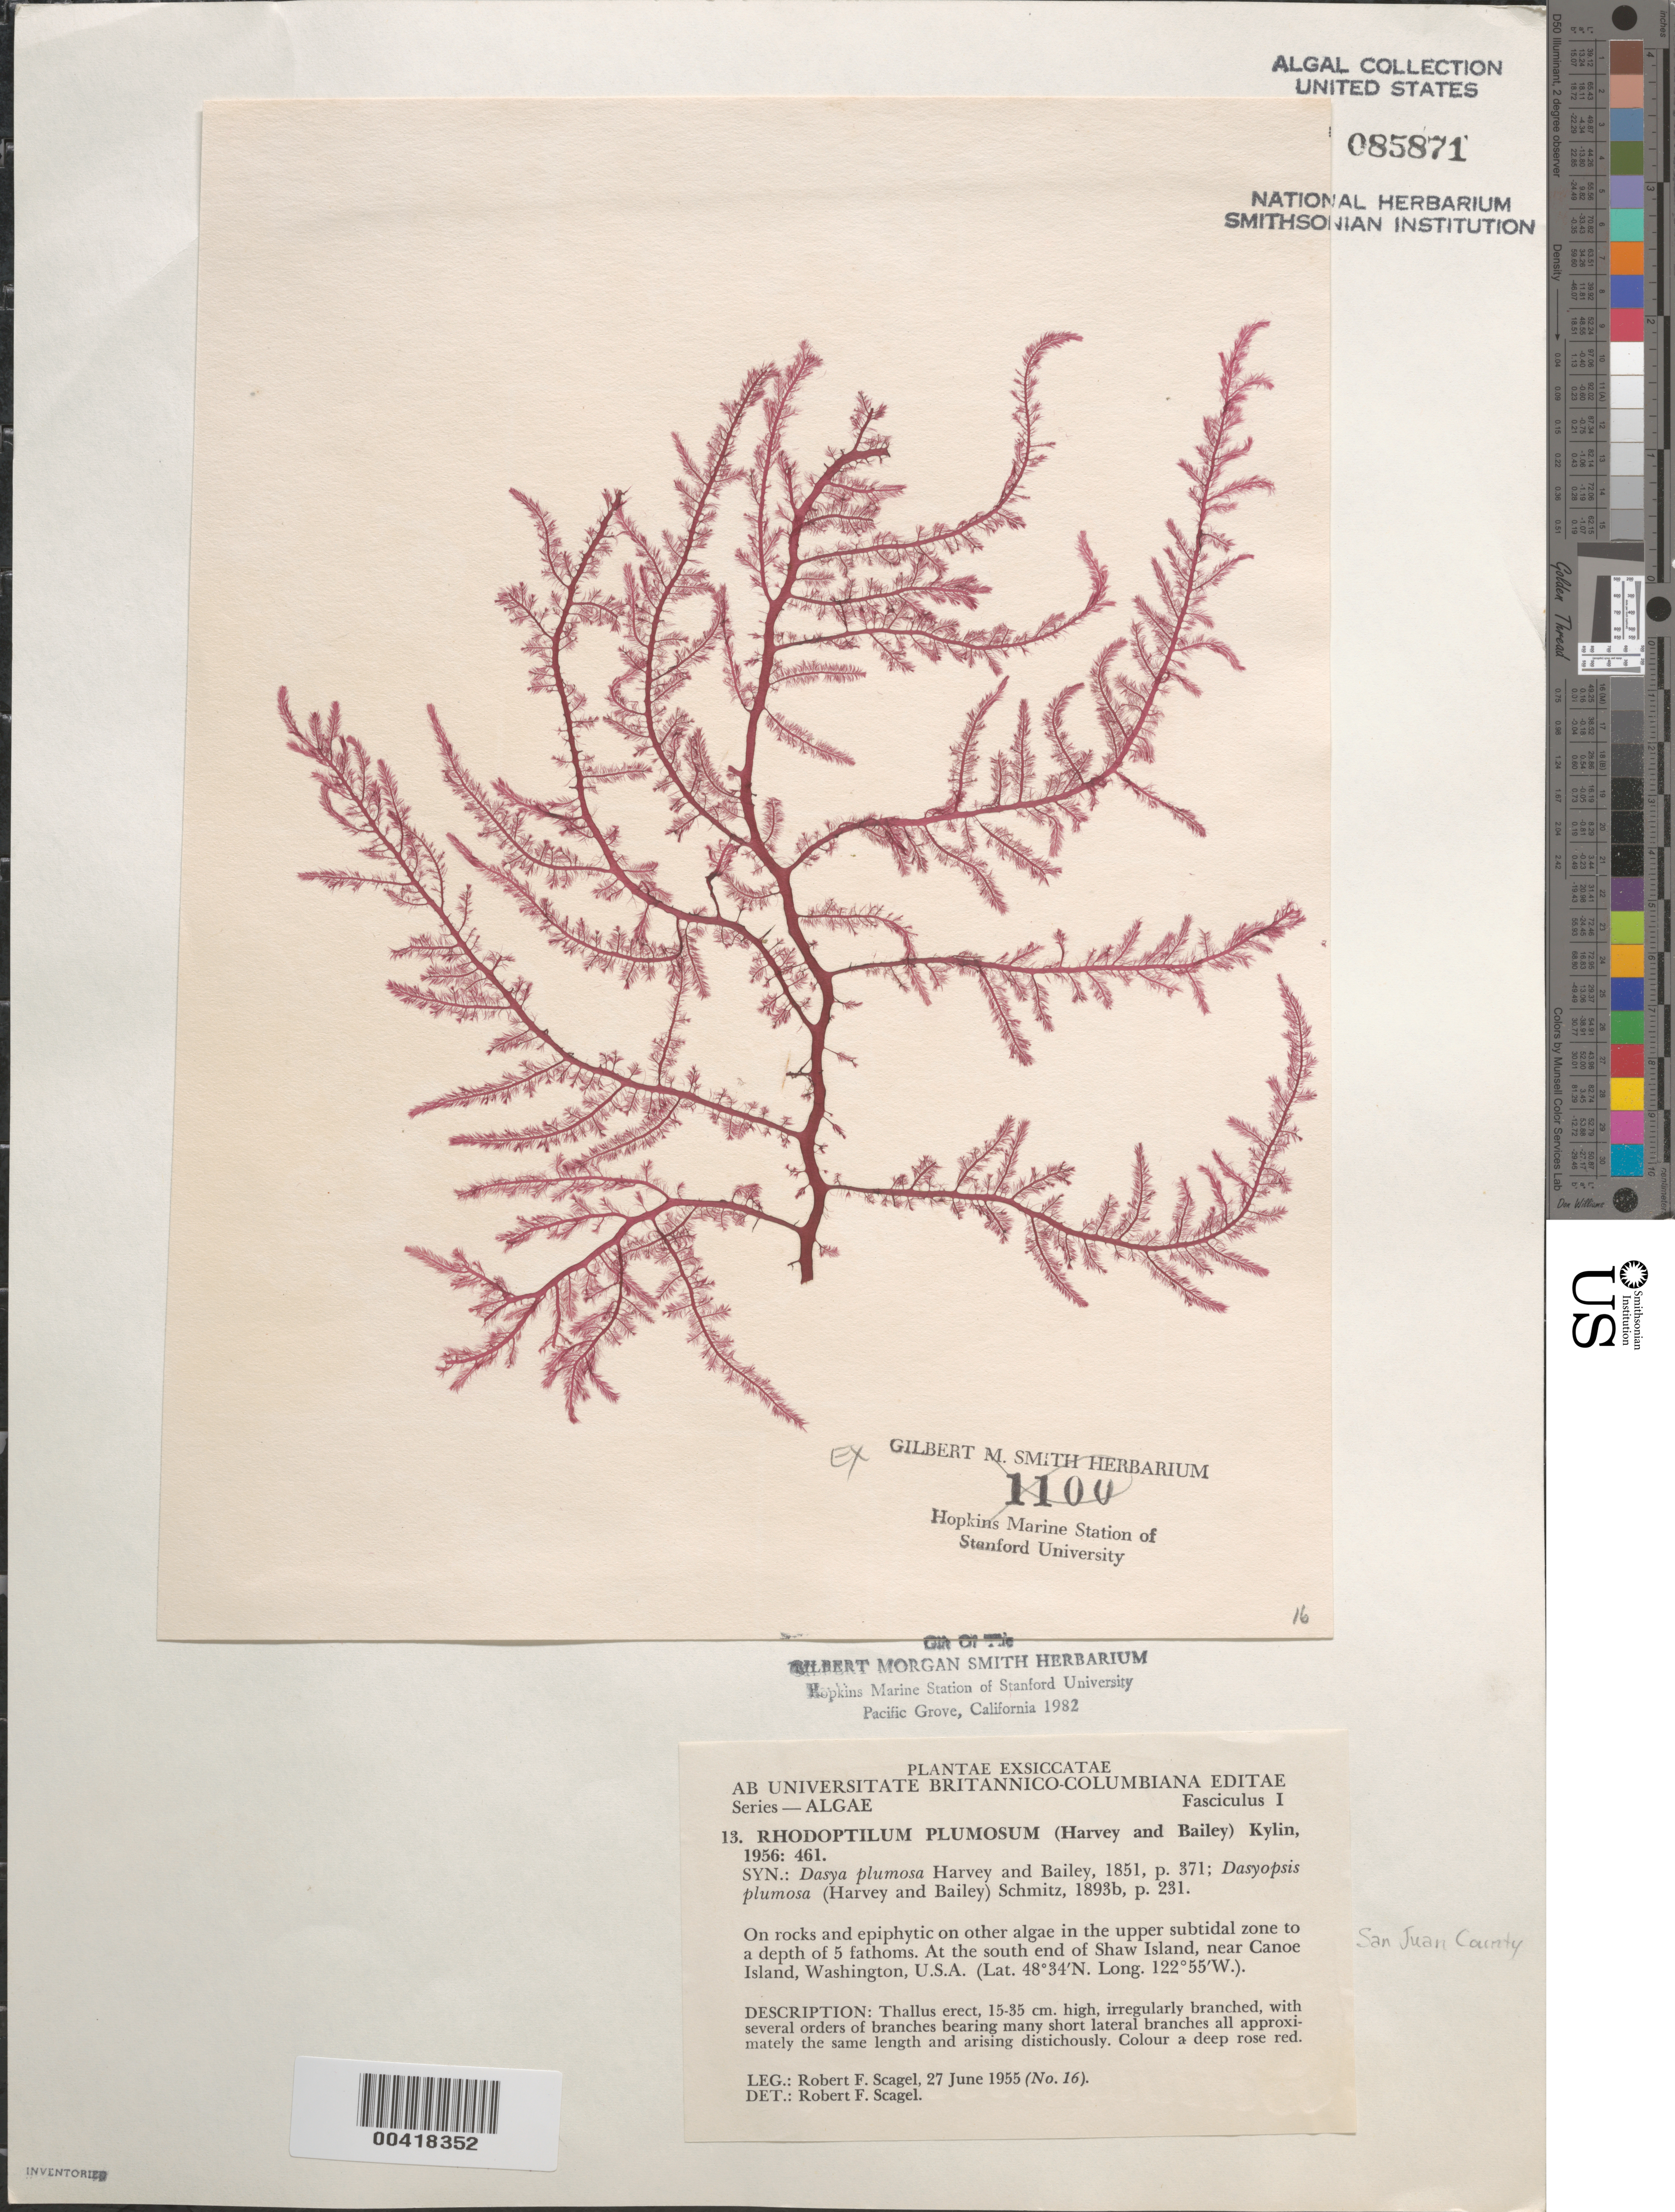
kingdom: Plantae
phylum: Rhodophyta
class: Florideophyceae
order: Ceramiales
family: Dasyaceae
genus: Rhodoptilum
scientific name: Rhodoptilum plumosum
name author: (Harv. & Bail.) Kylin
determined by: Scagel, R. F.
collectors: R. F. Scagel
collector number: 16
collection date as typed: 27 Jun 1955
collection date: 1955-06-27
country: United States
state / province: Washington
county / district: San Juan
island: Shaw Island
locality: Near Canoe Island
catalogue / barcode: US 85871